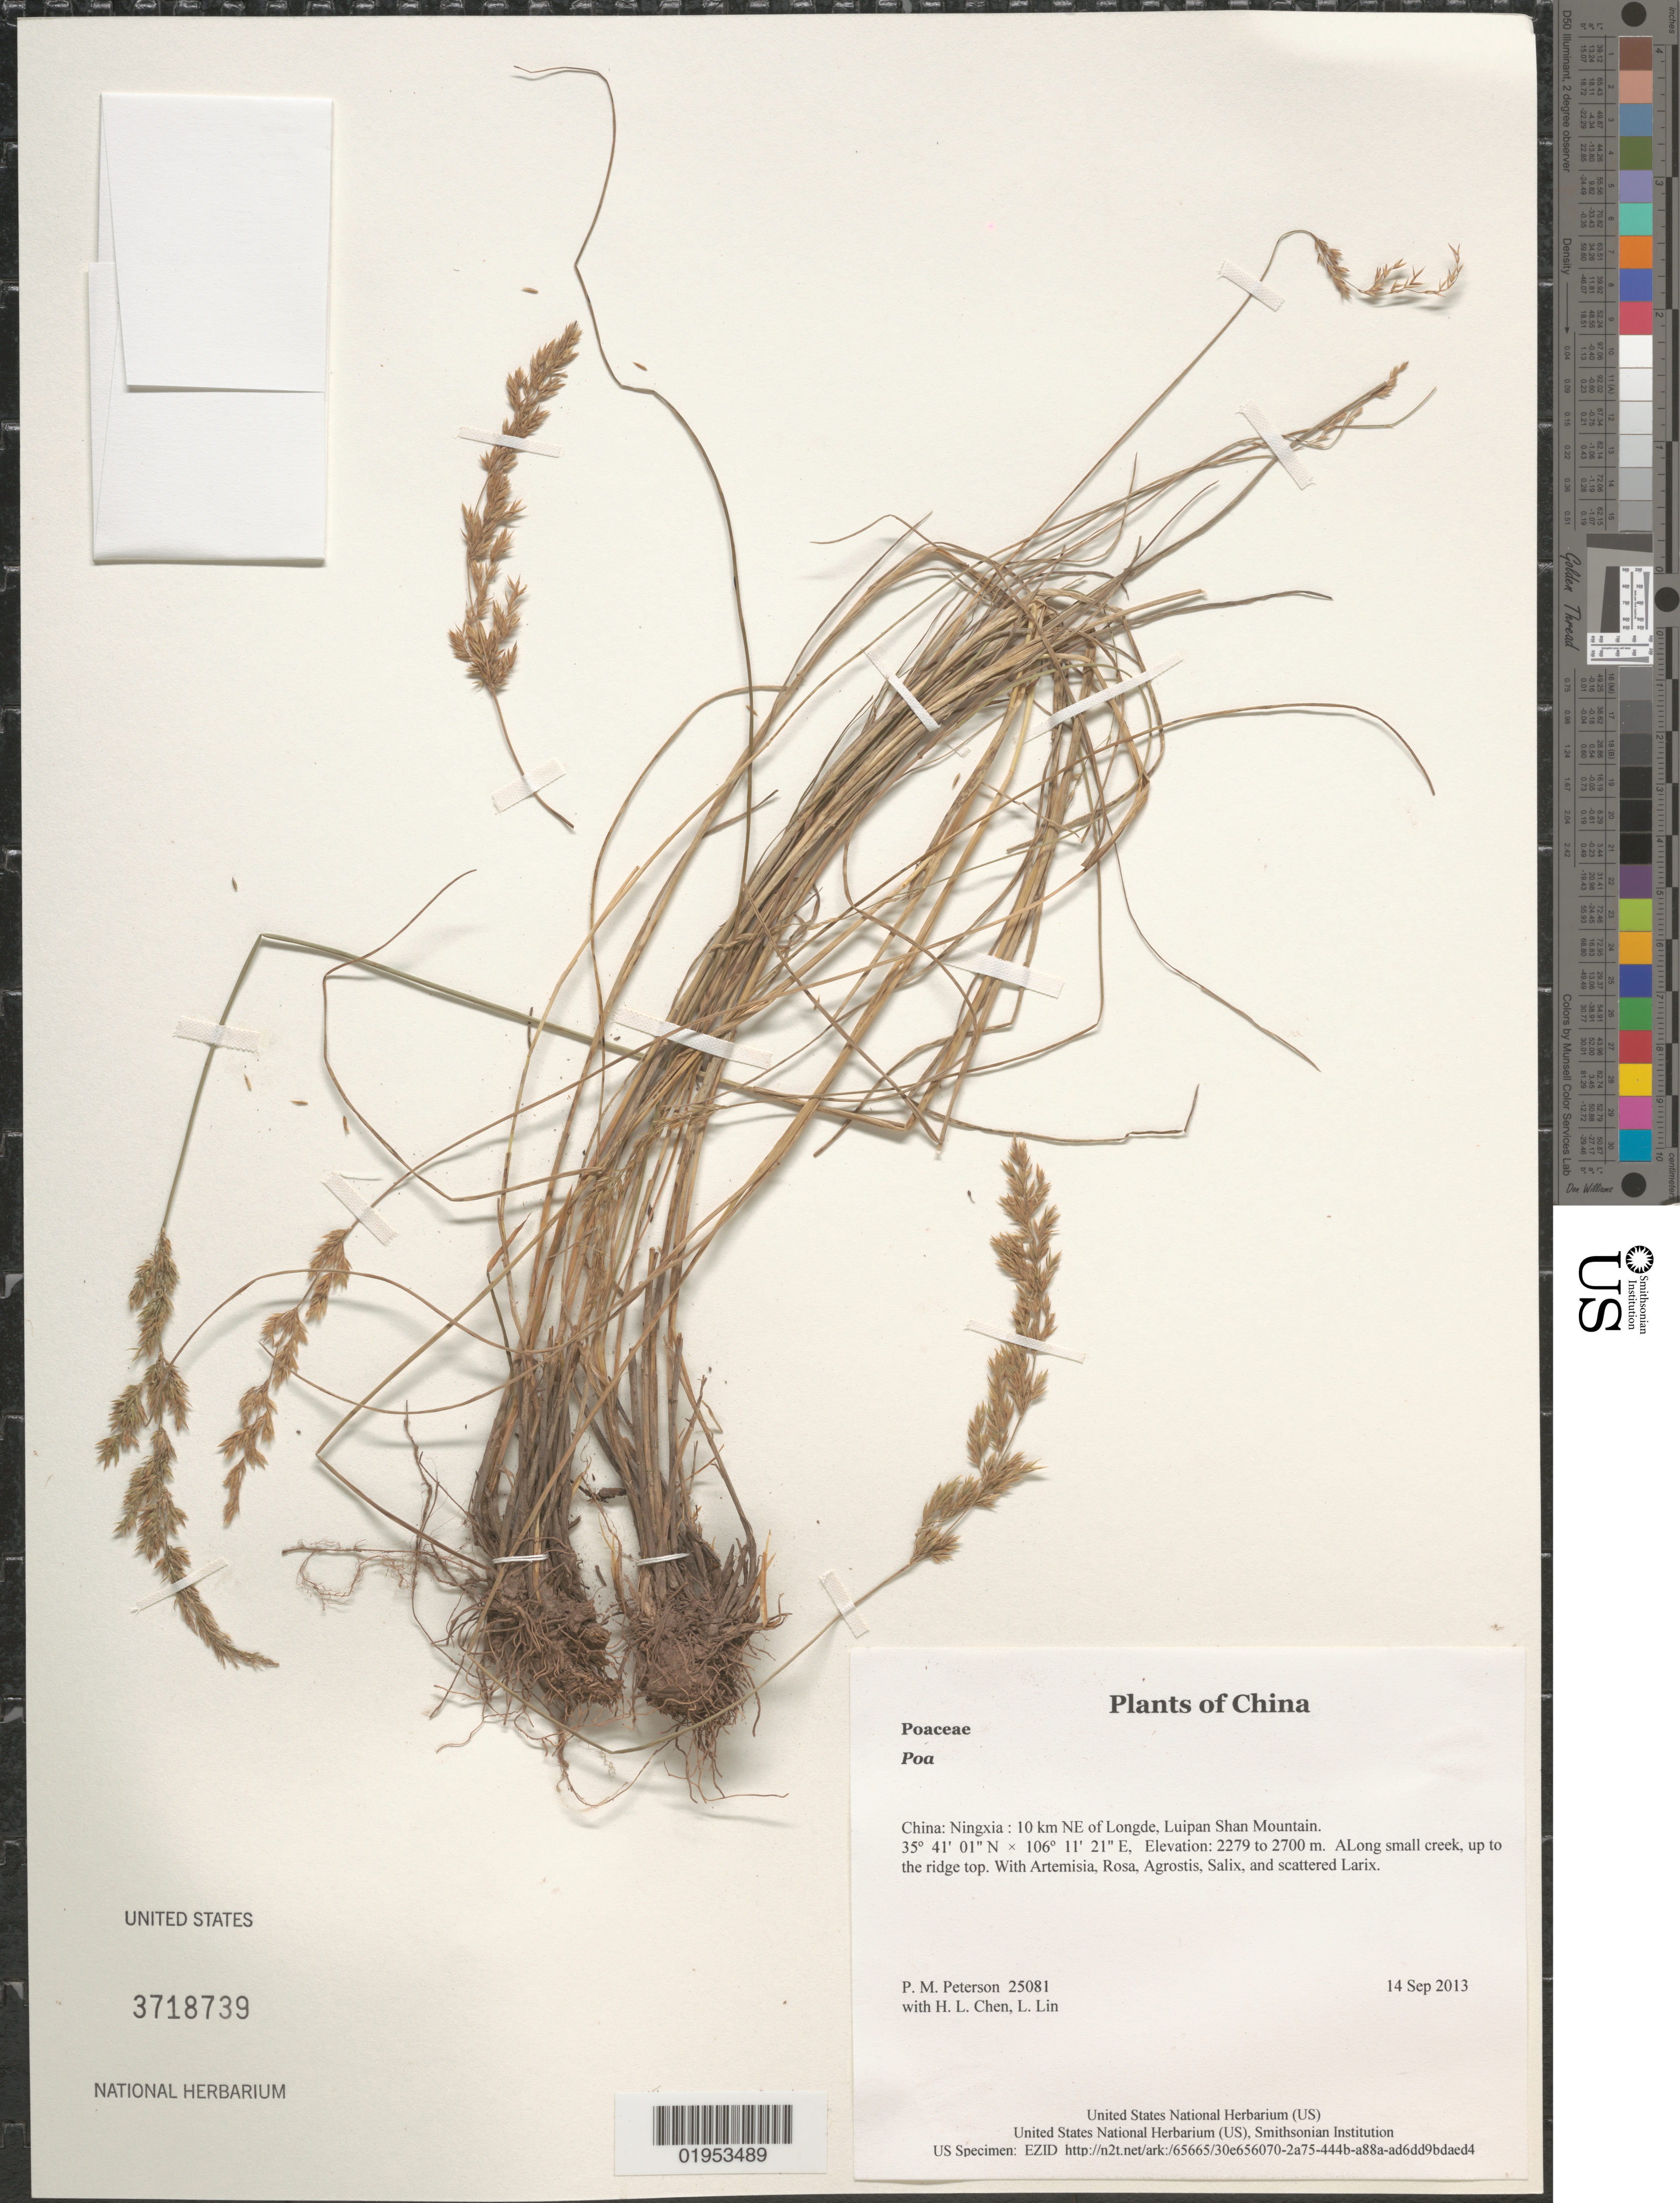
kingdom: Plantae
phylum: Tracheophyta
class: Liliopsida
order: Poales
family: Poaceae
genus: Poa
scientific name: Poa sp.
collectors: P. M. Peterson, H. L. Chen & L. Lin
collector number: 25081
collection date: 2013-09-14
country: China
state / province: Ningxia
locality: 10 km NE of Longde, Luipan Shan Mountain.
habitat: ALong small creek, up to the ridge top.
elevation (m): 2279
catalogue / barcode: US 3718739